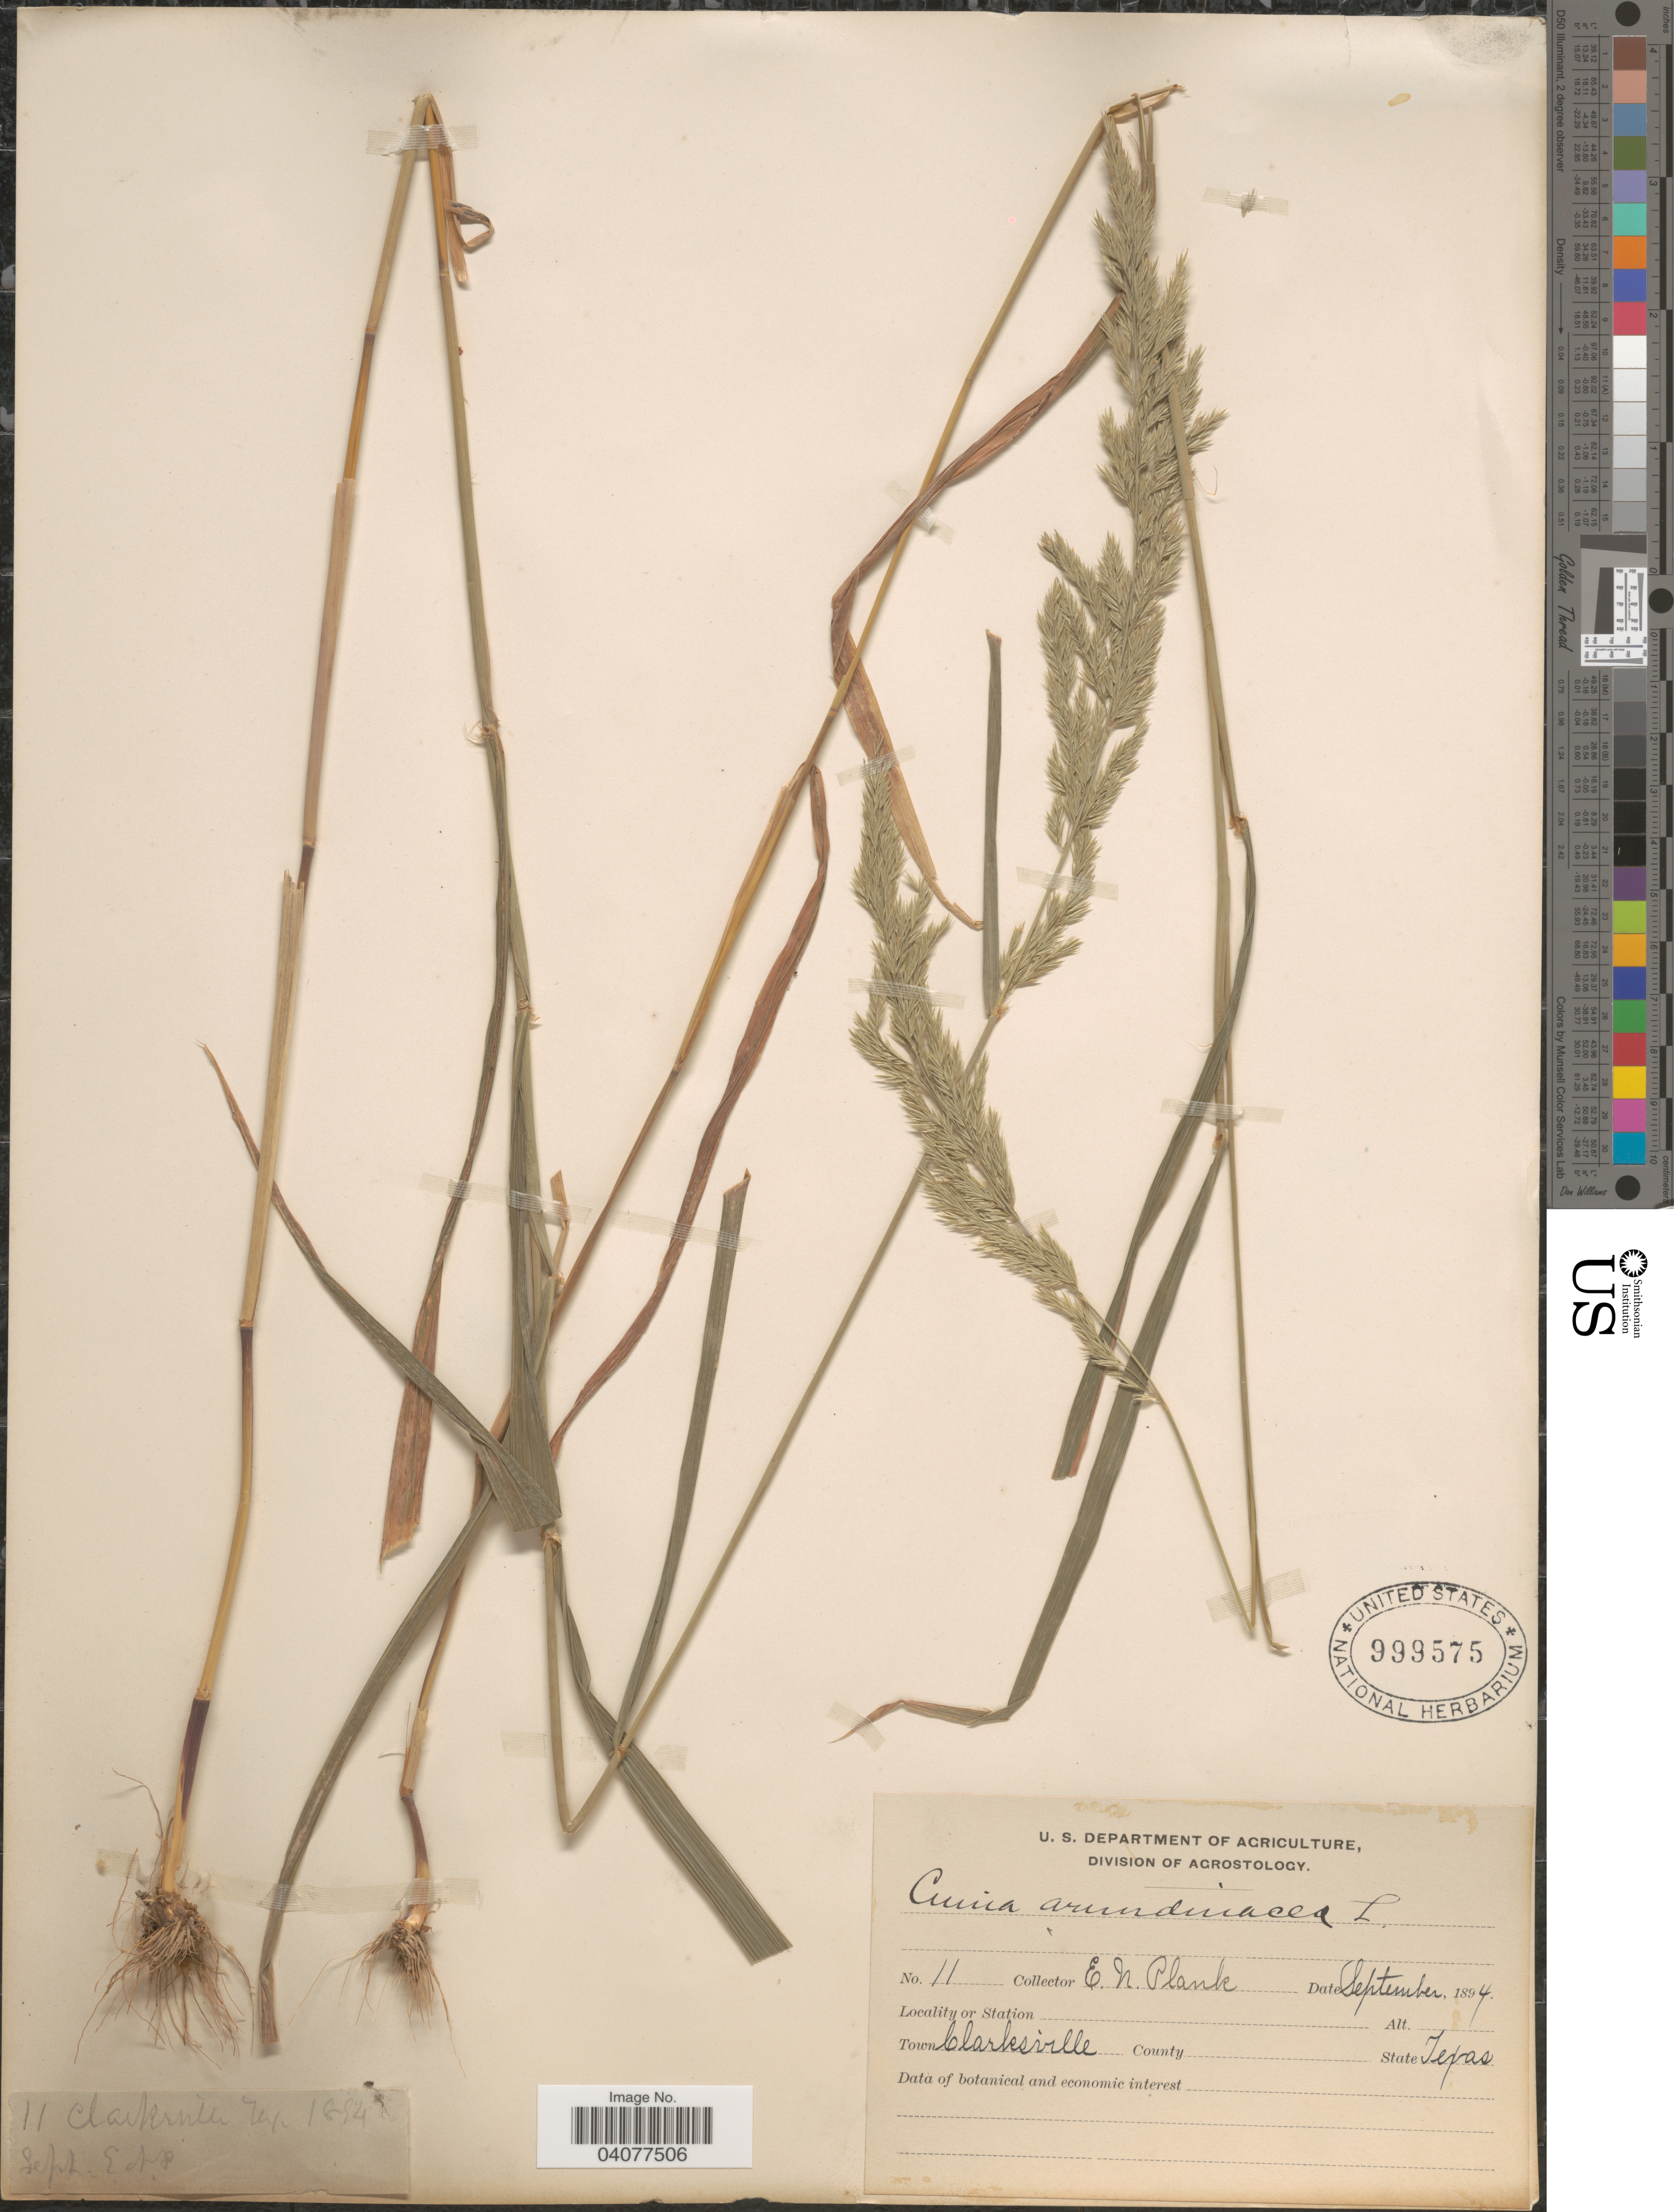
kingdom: Plantae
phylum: Tracheophyta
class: Liliopsida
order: Poales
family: Poaceae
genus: Cinna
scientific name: Cinna arundinacea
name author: L.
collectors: E. Plank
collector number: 11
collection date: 1894-09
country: United States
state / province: Texas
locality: Town Clarksville.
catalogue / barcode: US 999575